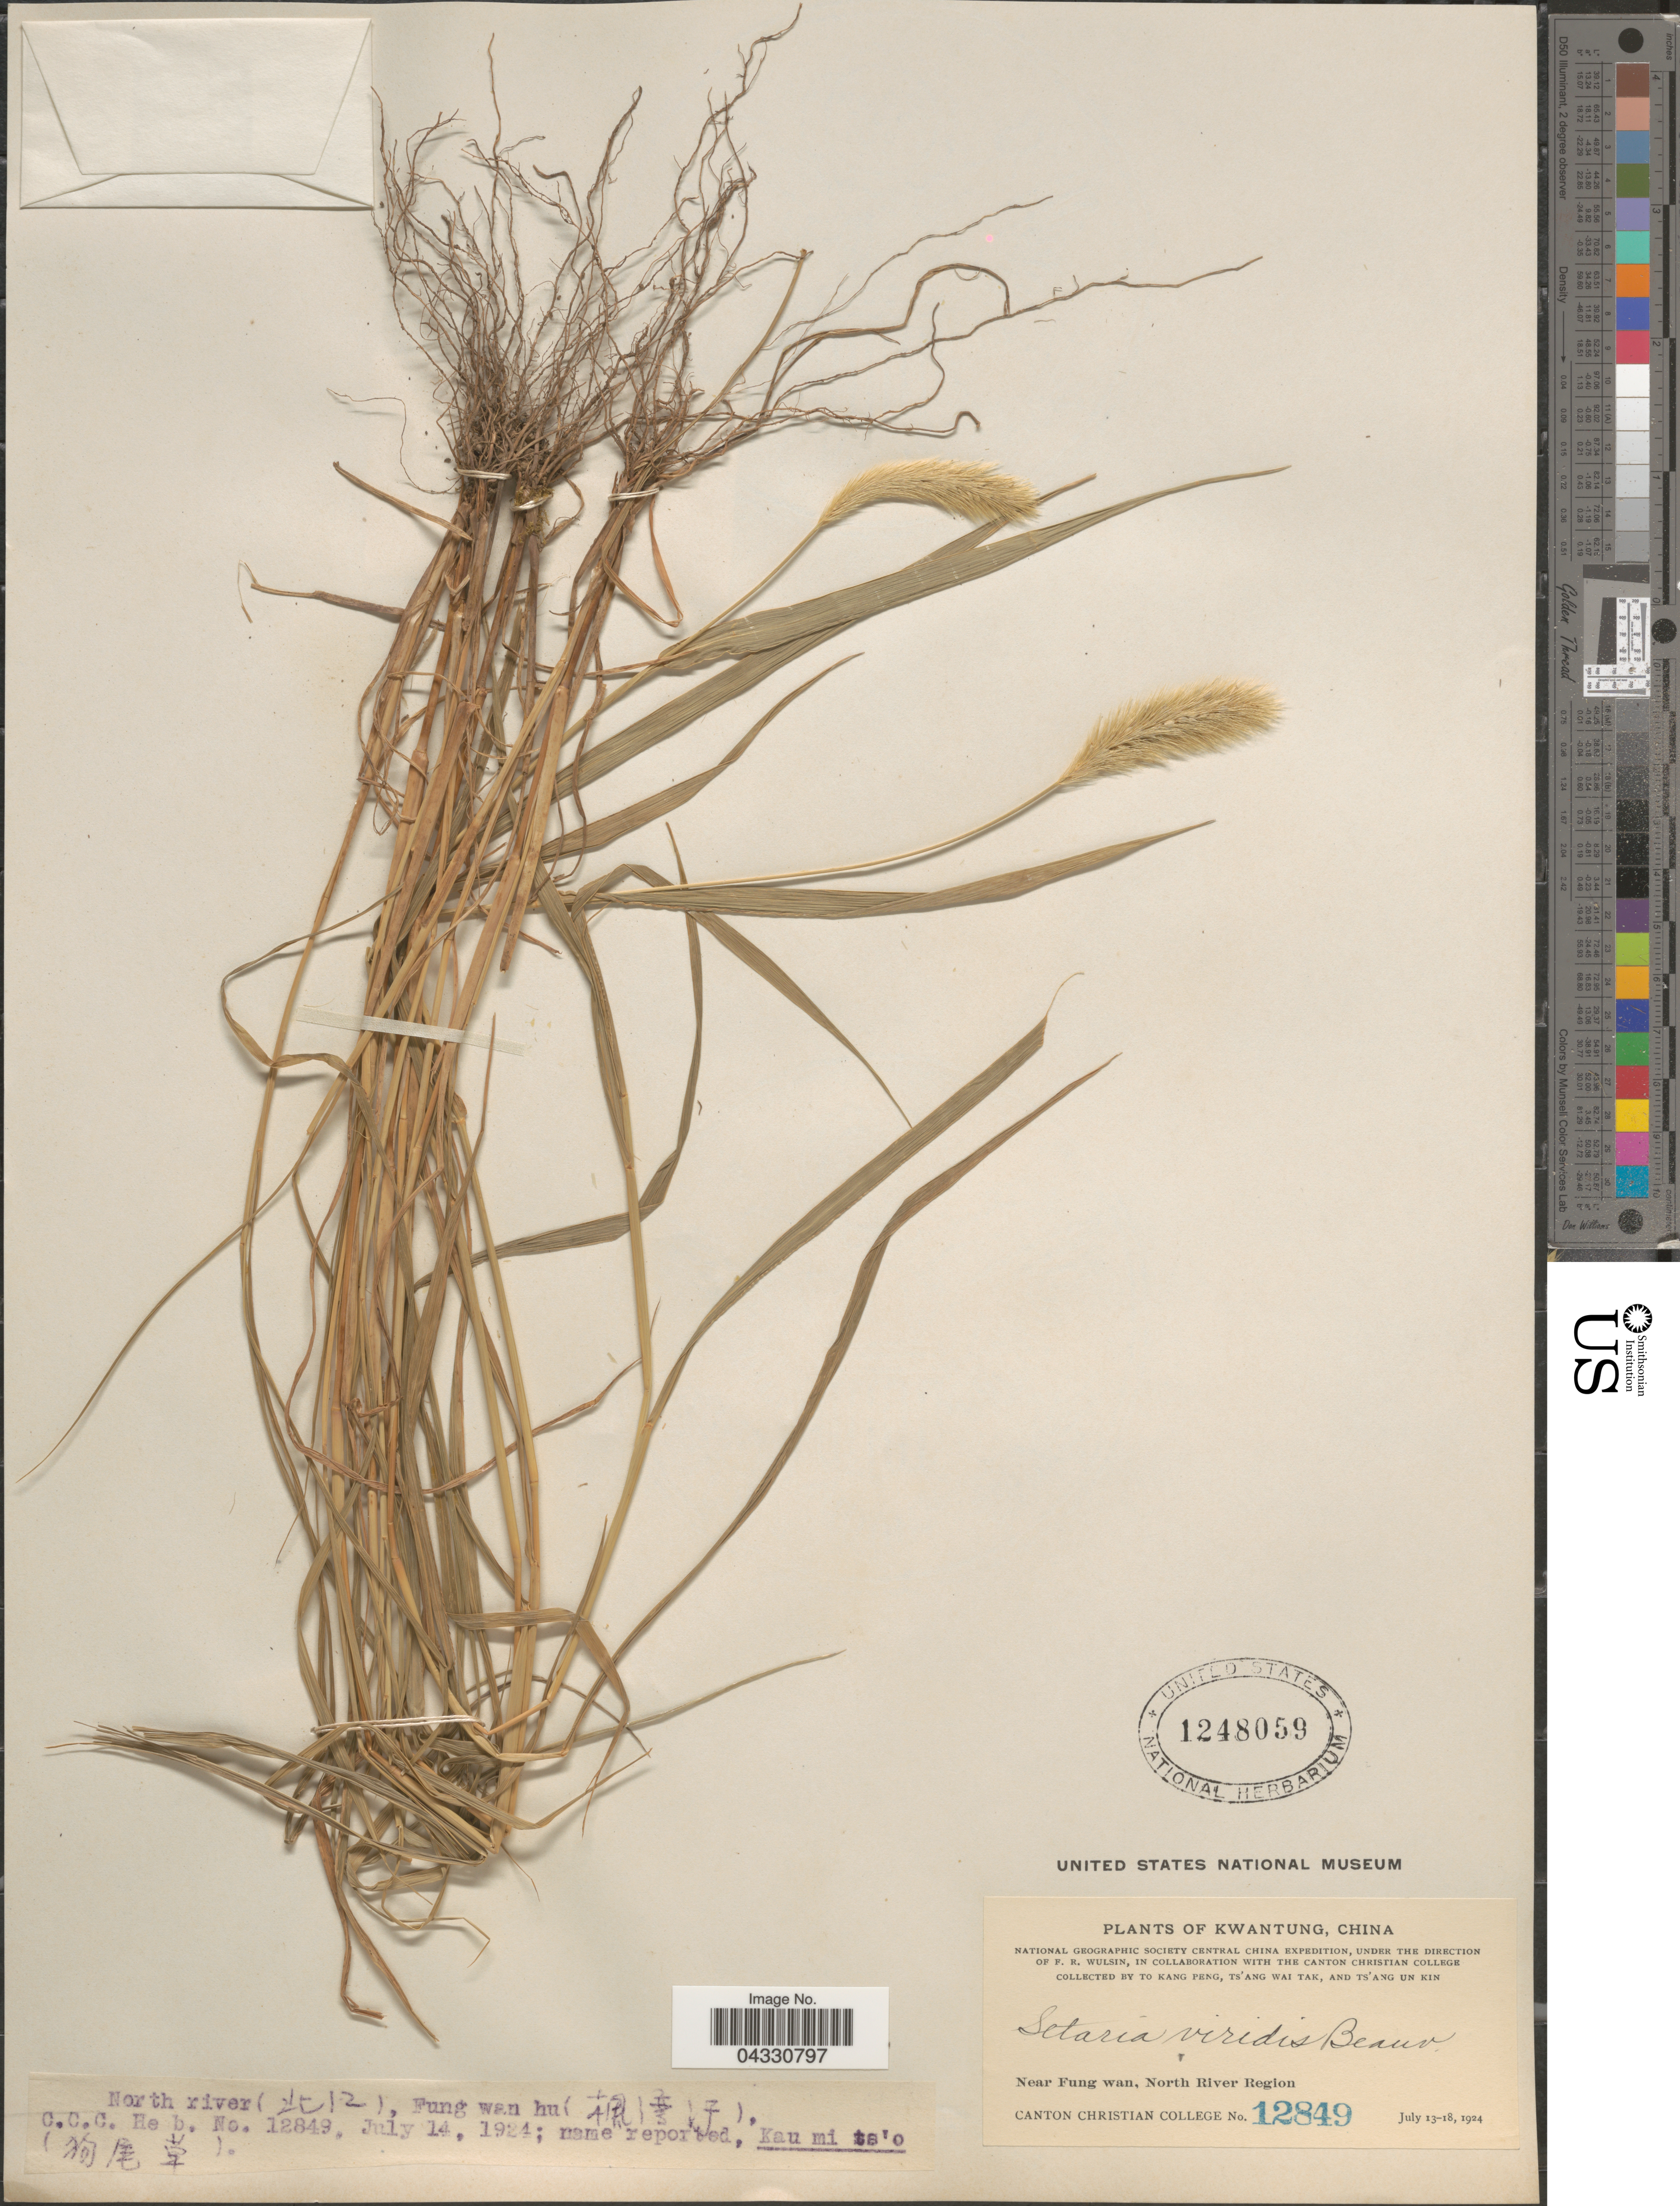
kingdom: Plantae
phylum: Tracheophyta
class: Liliopsida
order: Poales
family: Poaceae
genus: Setaria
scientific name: Setaria viridis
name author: (L.) P. Beauv.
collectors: Kang Peng To, W. T. Tsang & Ts' Ang Un Kin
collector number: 12849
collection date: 1924-07-14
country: China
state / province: Guangdong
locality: Kwantung. National Geographic Society Central China Expedition. Near Fung wan, North River Region. North river (X), Fung wan hu (X).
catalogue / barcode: US 1248059